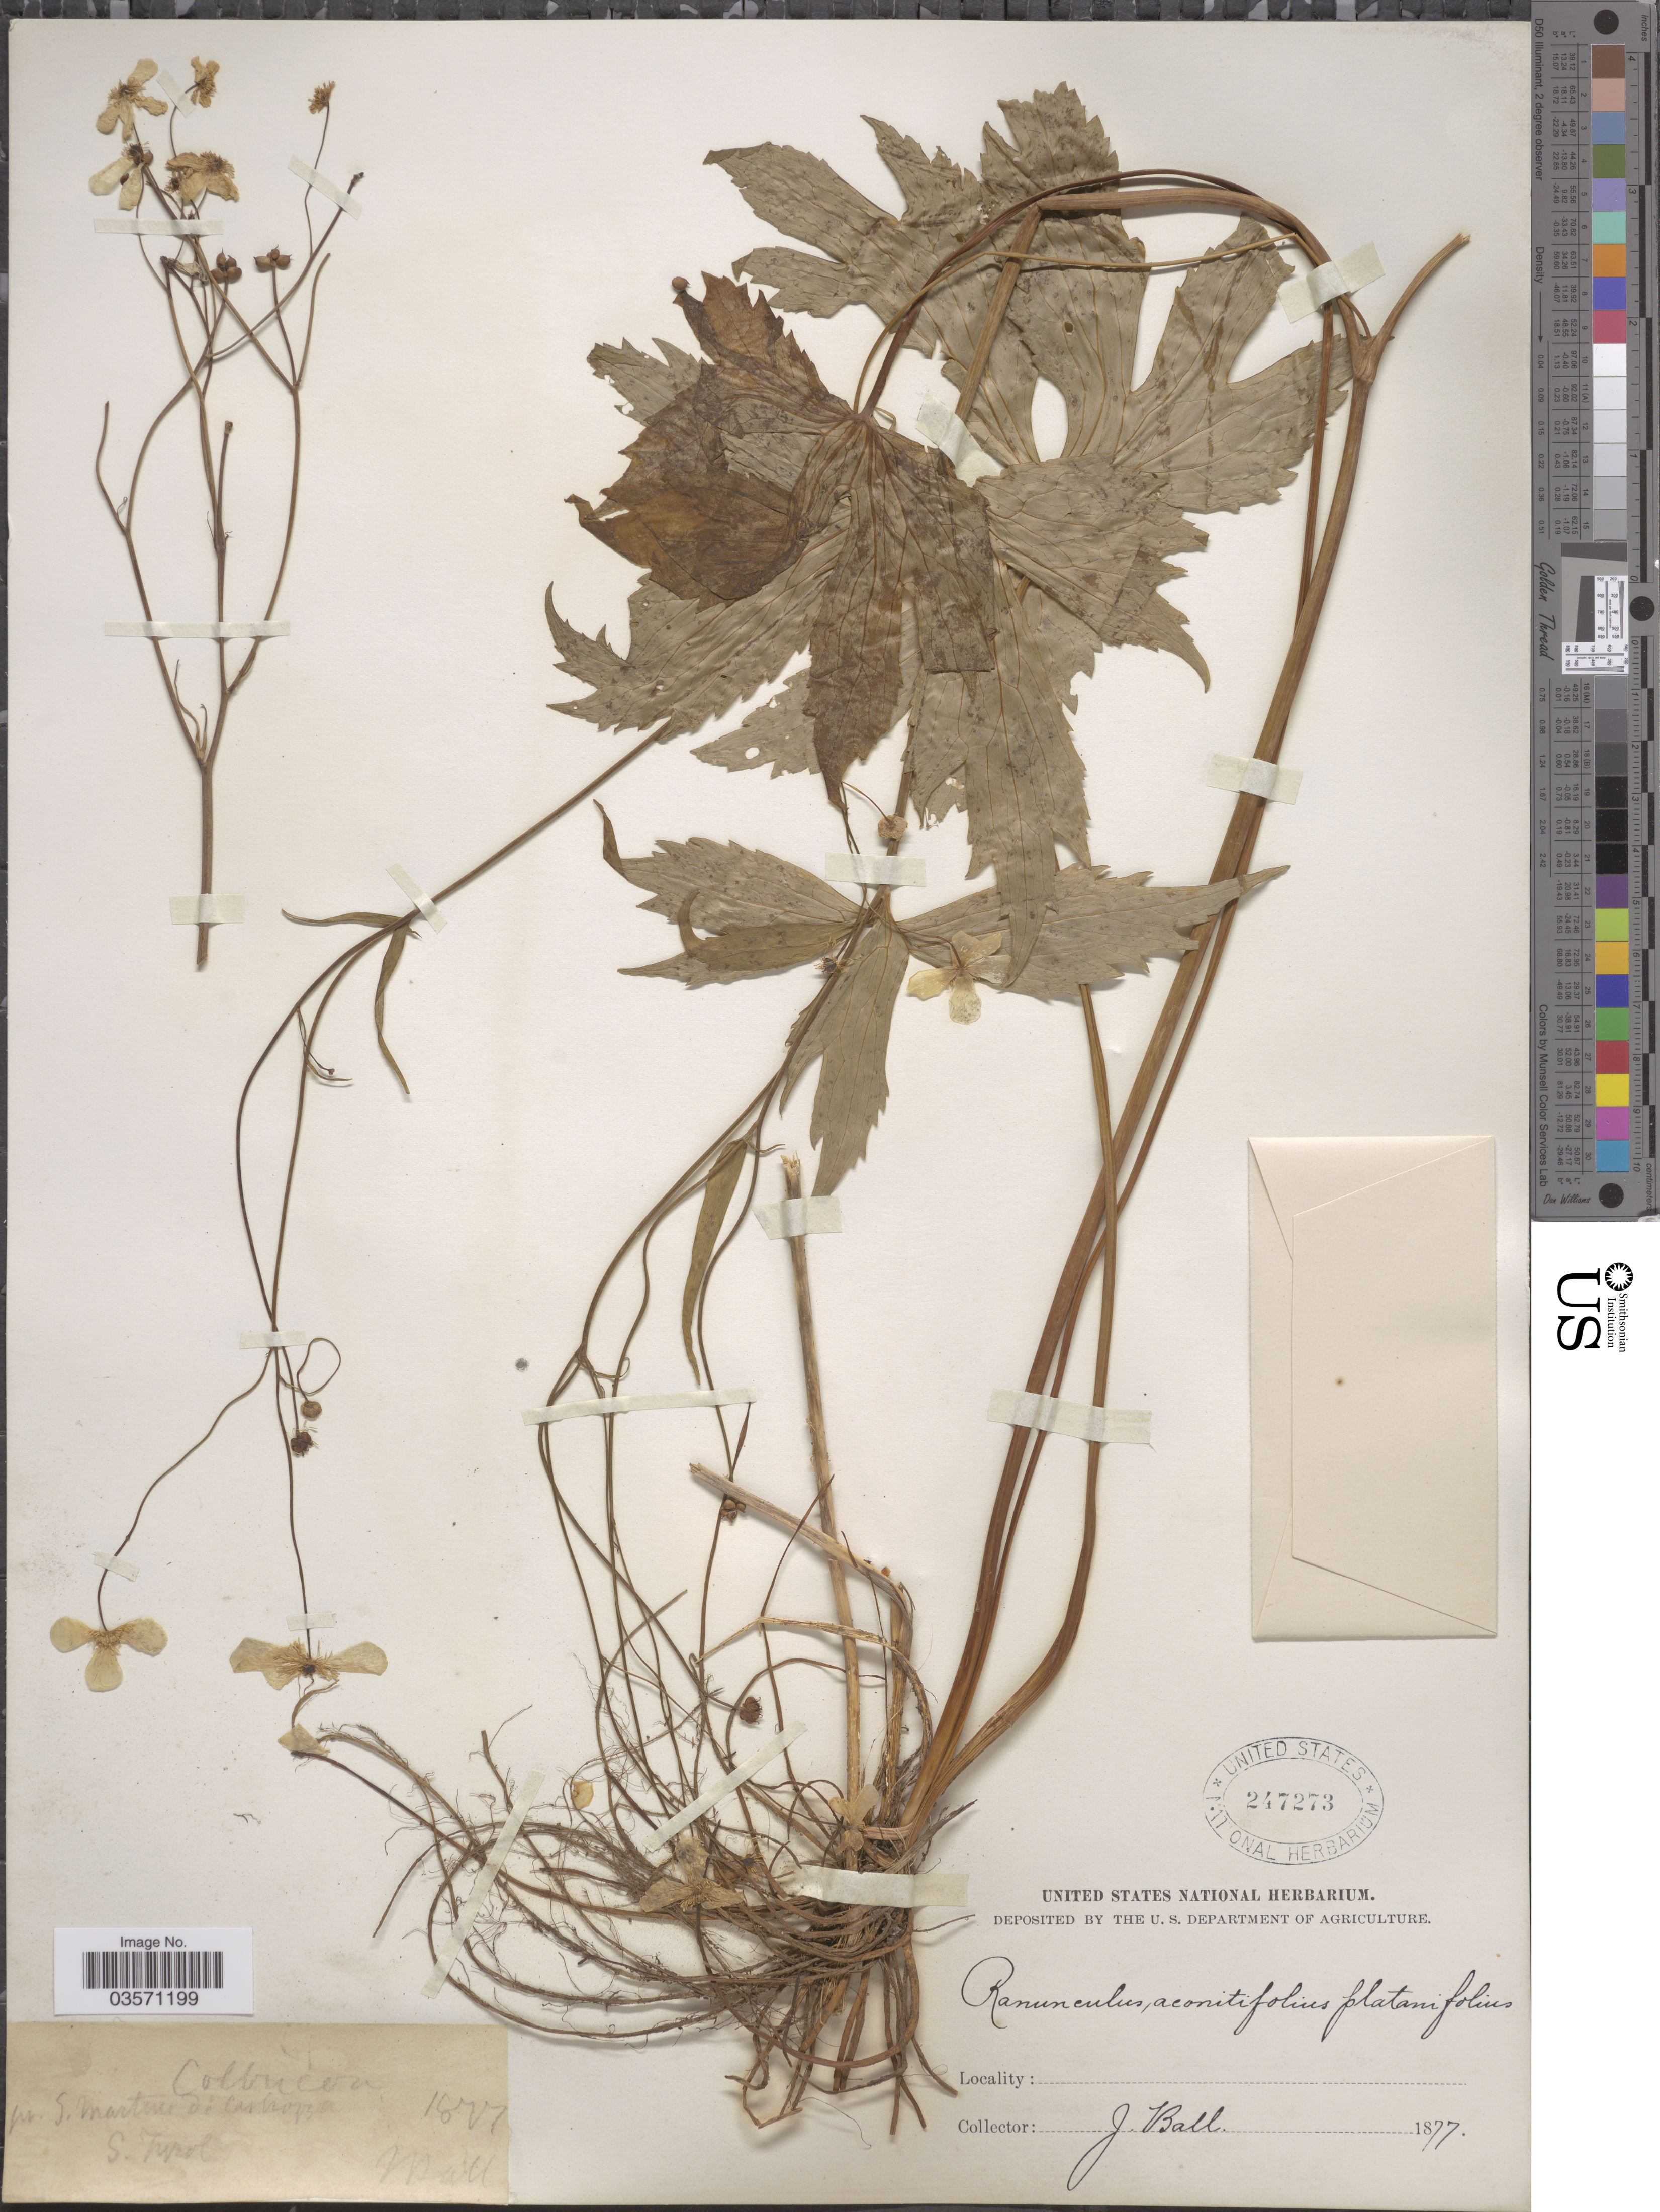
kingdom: Plantae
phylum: Tracheophyta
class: Magnoliopsida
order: Ranunculales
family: Ranunculaceae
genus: Ranunculus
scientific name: Ranunculus aconitifolius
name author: L.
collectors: J. Ball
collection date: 1877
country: Italy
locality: Pr. S. Martino di Castrozza S. Tyrol.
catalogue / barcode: US 247273